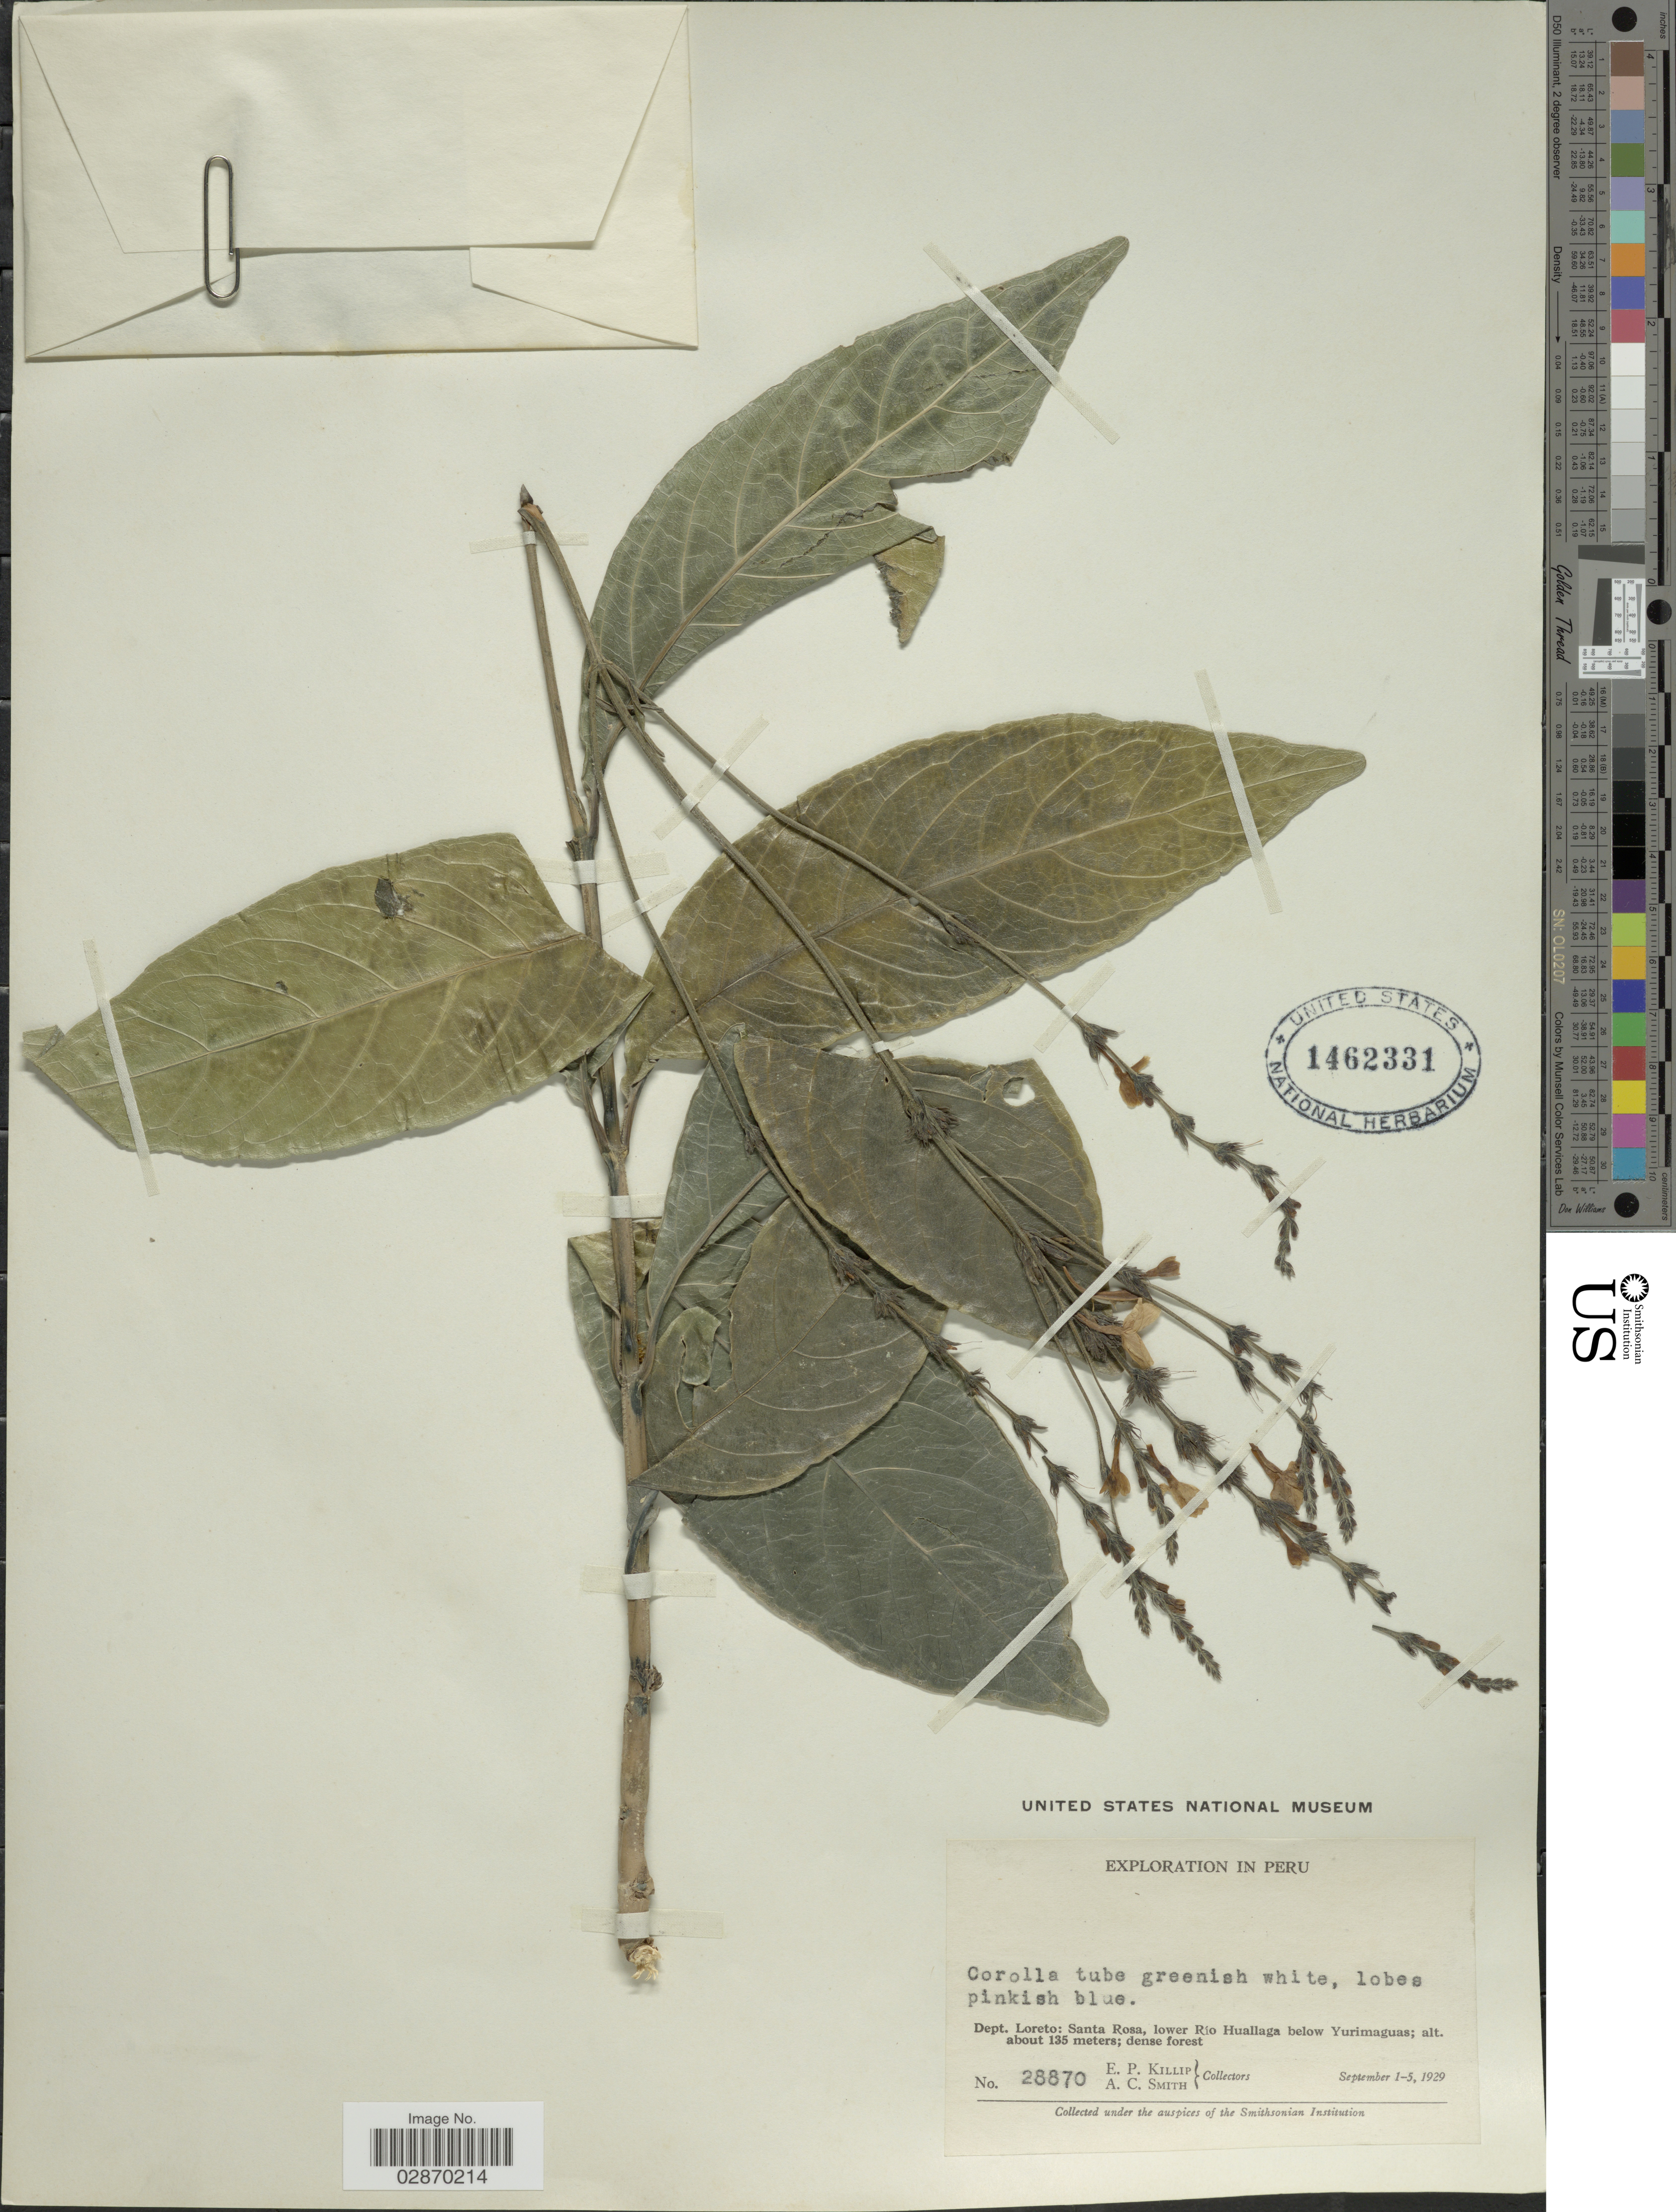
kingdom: Plantae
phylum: Tracheophyta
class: Magnoliopsida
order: Lamiales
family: Acanthaceae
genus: Pseuderanthemum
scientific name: Pseuderanthemum sp.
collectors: E. P. Killip & A. C. Smith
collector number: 28870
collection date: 1929-09-01/1929-09-05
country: Peru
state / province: Loreto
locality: Dept. Loreto: Santa Rosa, lower Río Huallaga below Yurimaguas.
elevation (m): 135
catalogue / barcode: US 1462331